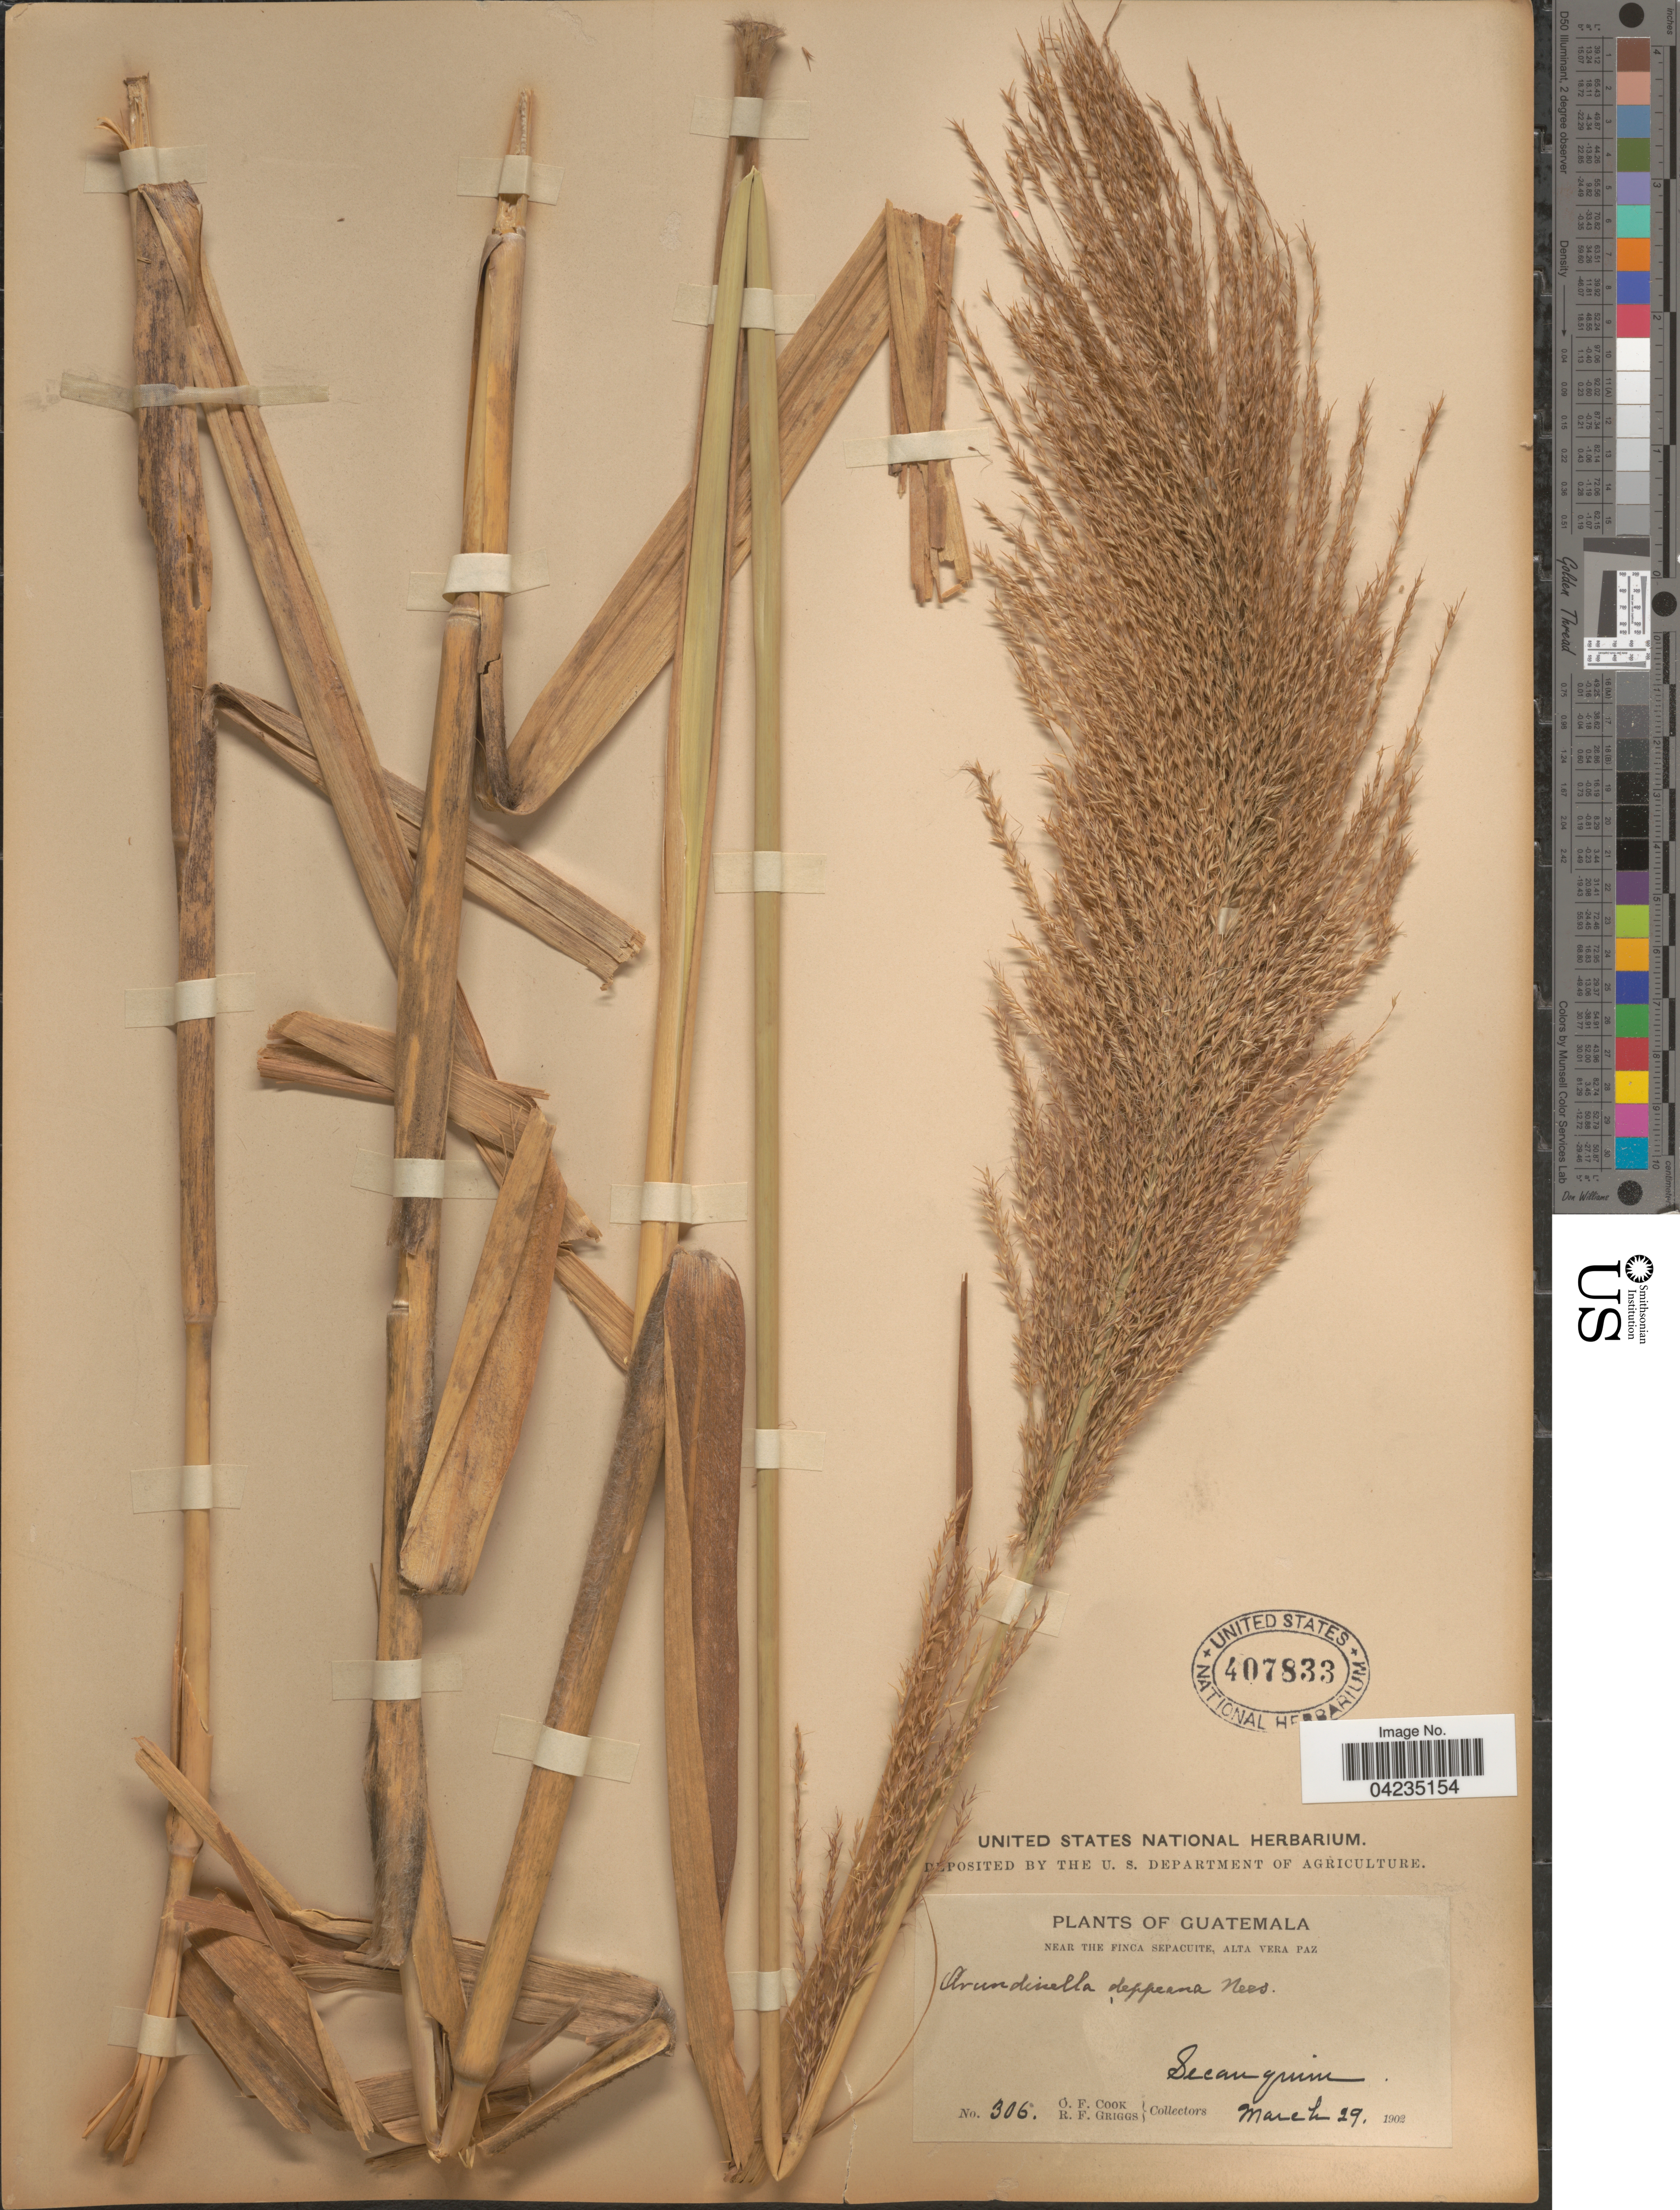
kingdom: Plantae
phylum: Tracheophyta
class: Liliopsida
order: Poales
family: Poaceae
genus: Arundinella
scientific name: Arundinella deppeana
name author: Nees ex Steud.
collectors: O. F. Cook & R. F. Griggs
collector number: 306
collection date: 1902-03-29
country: Guatemala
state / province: Alta Verapaz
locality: Near the Finca Sepacuite, Alta Vera Paz. Secanquim.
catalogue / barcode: US 407833